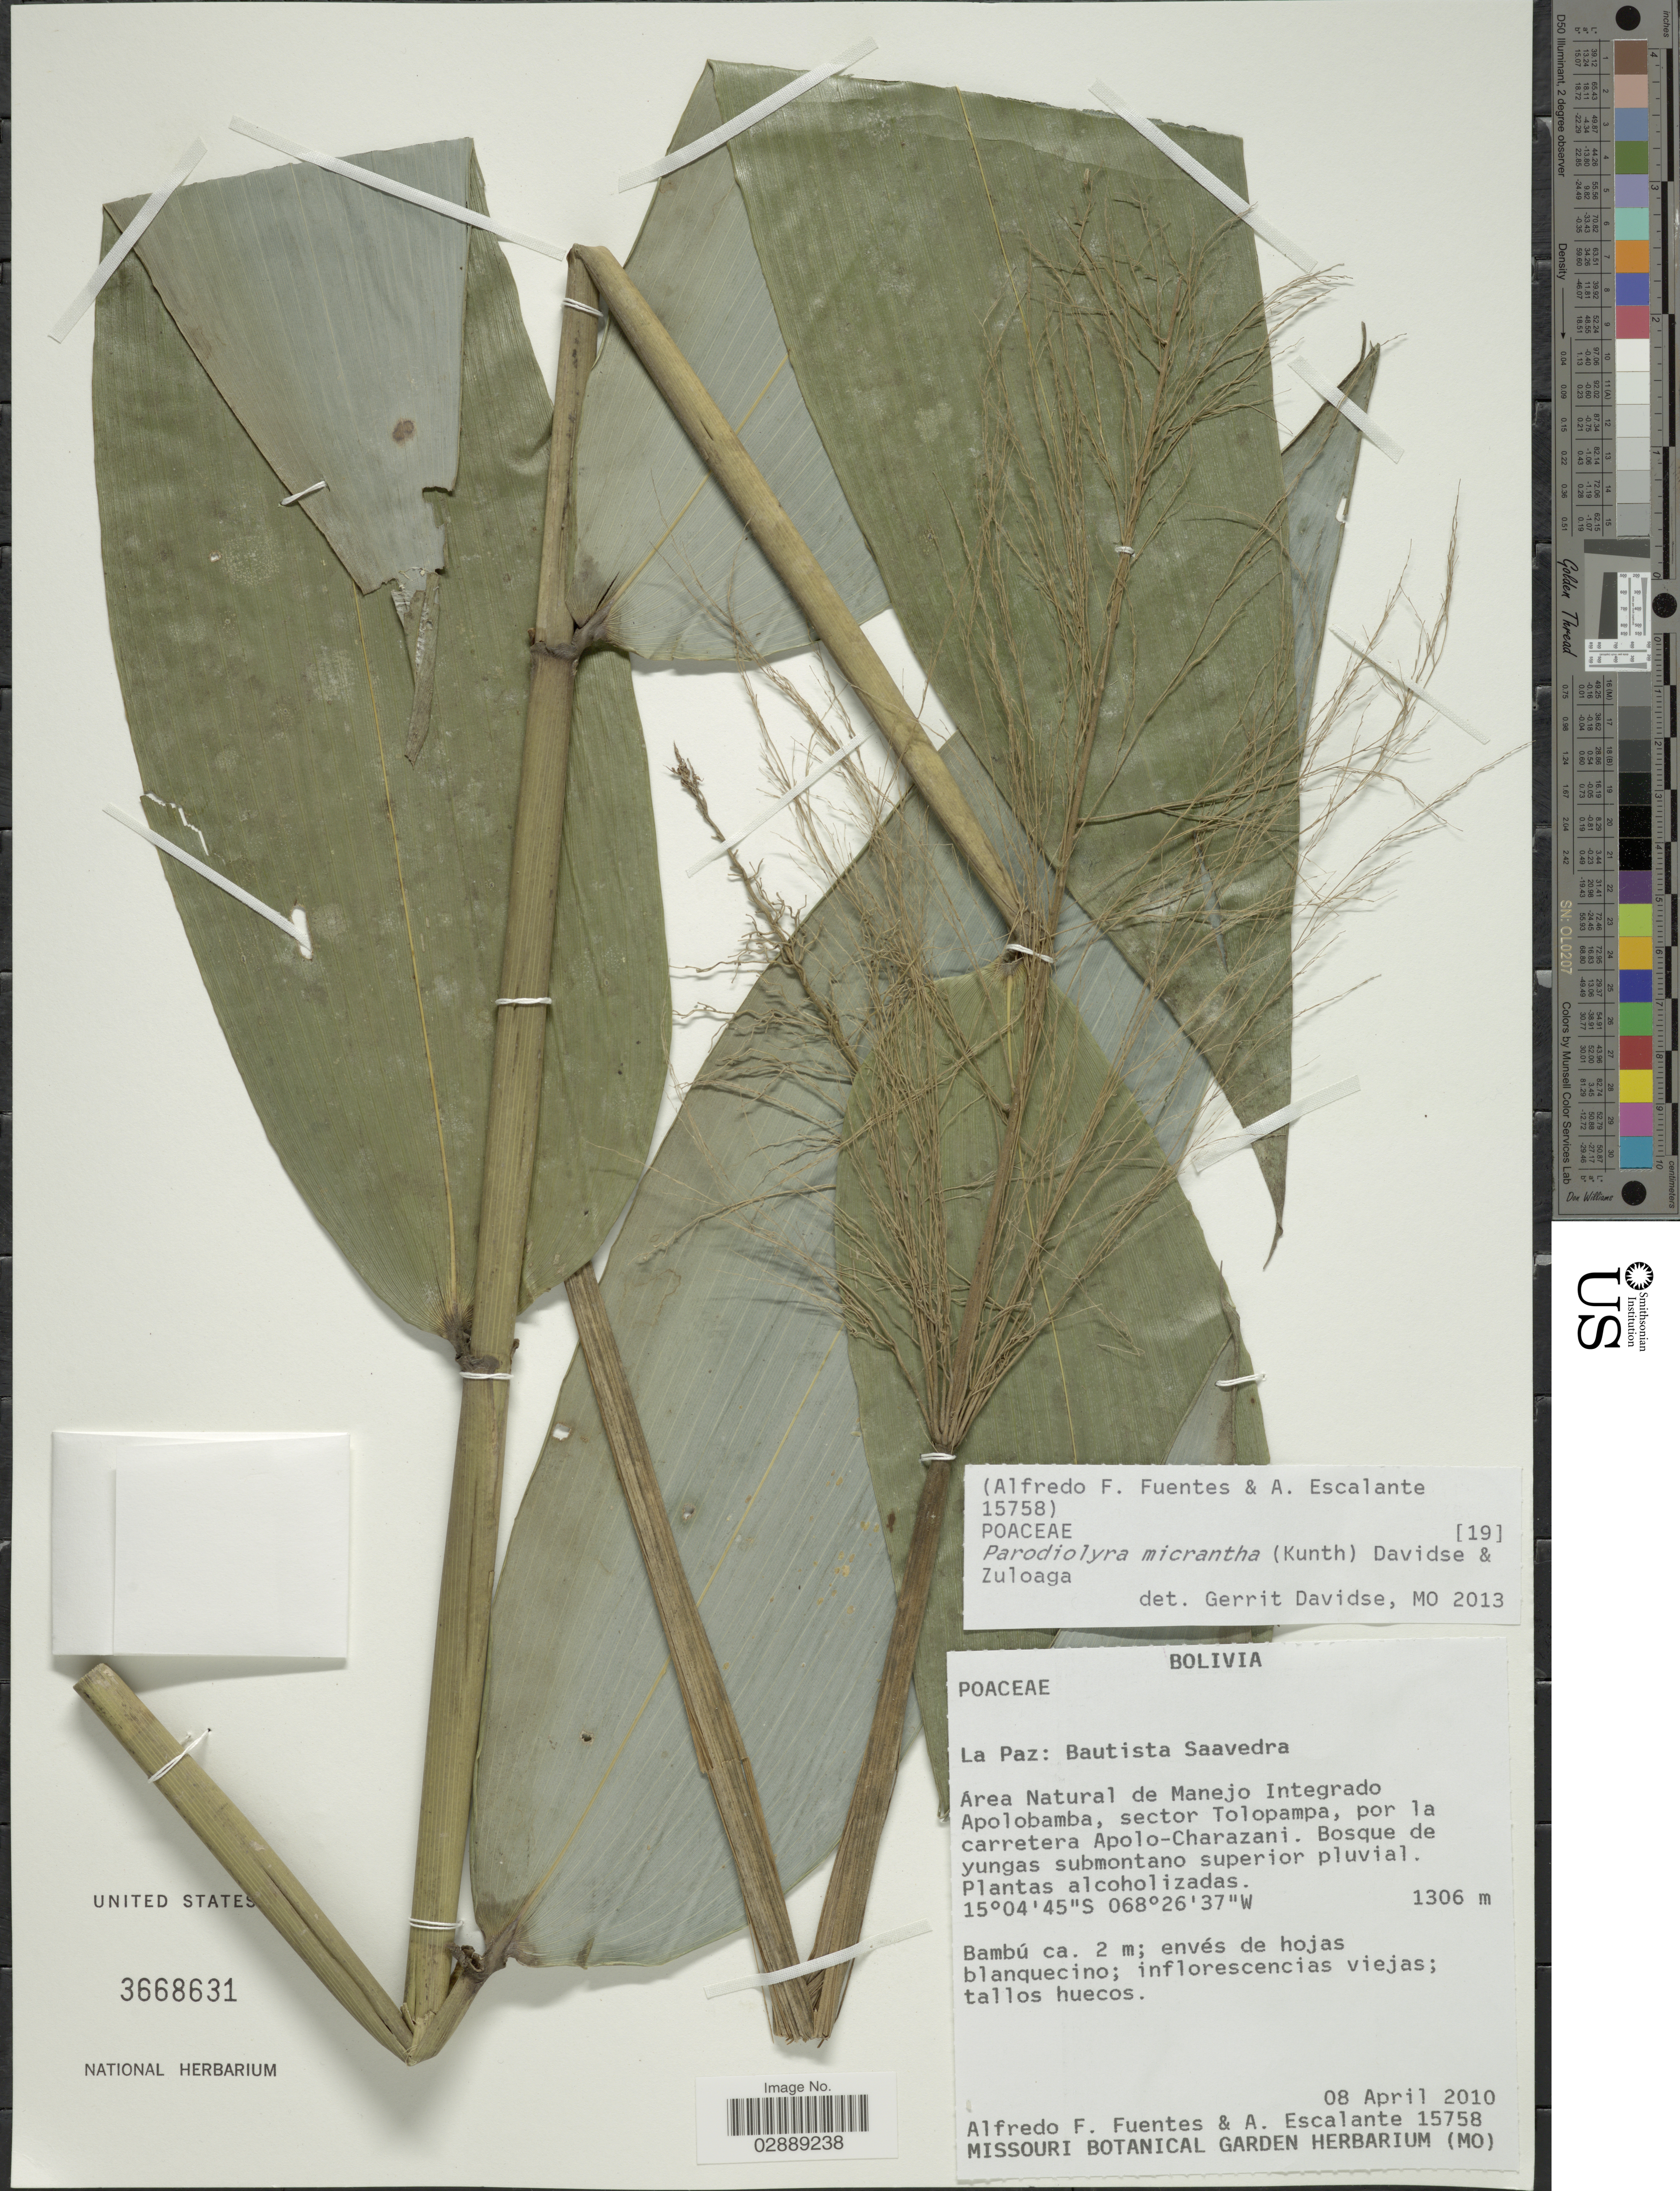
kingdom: Plantae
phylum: Tracheophyta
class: Liliopsida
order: Poales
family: Poaceae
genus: Parodiolyra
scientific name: Parodiolyra micrantha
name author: (Kunth) Davidse & Zuloaga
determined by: Davidse, Gerrit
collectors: A. F. Fuentes & A. Escalante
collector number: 15758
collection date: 2010-04-08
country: Bolivia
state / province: La Paz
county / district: Bautista Saavedra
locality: Area Natural de Manejo Integrado Apolobamba, sector Tolopampa, por la carretera Apolo-Charazani.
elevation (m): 1306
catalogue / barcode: US 3668631